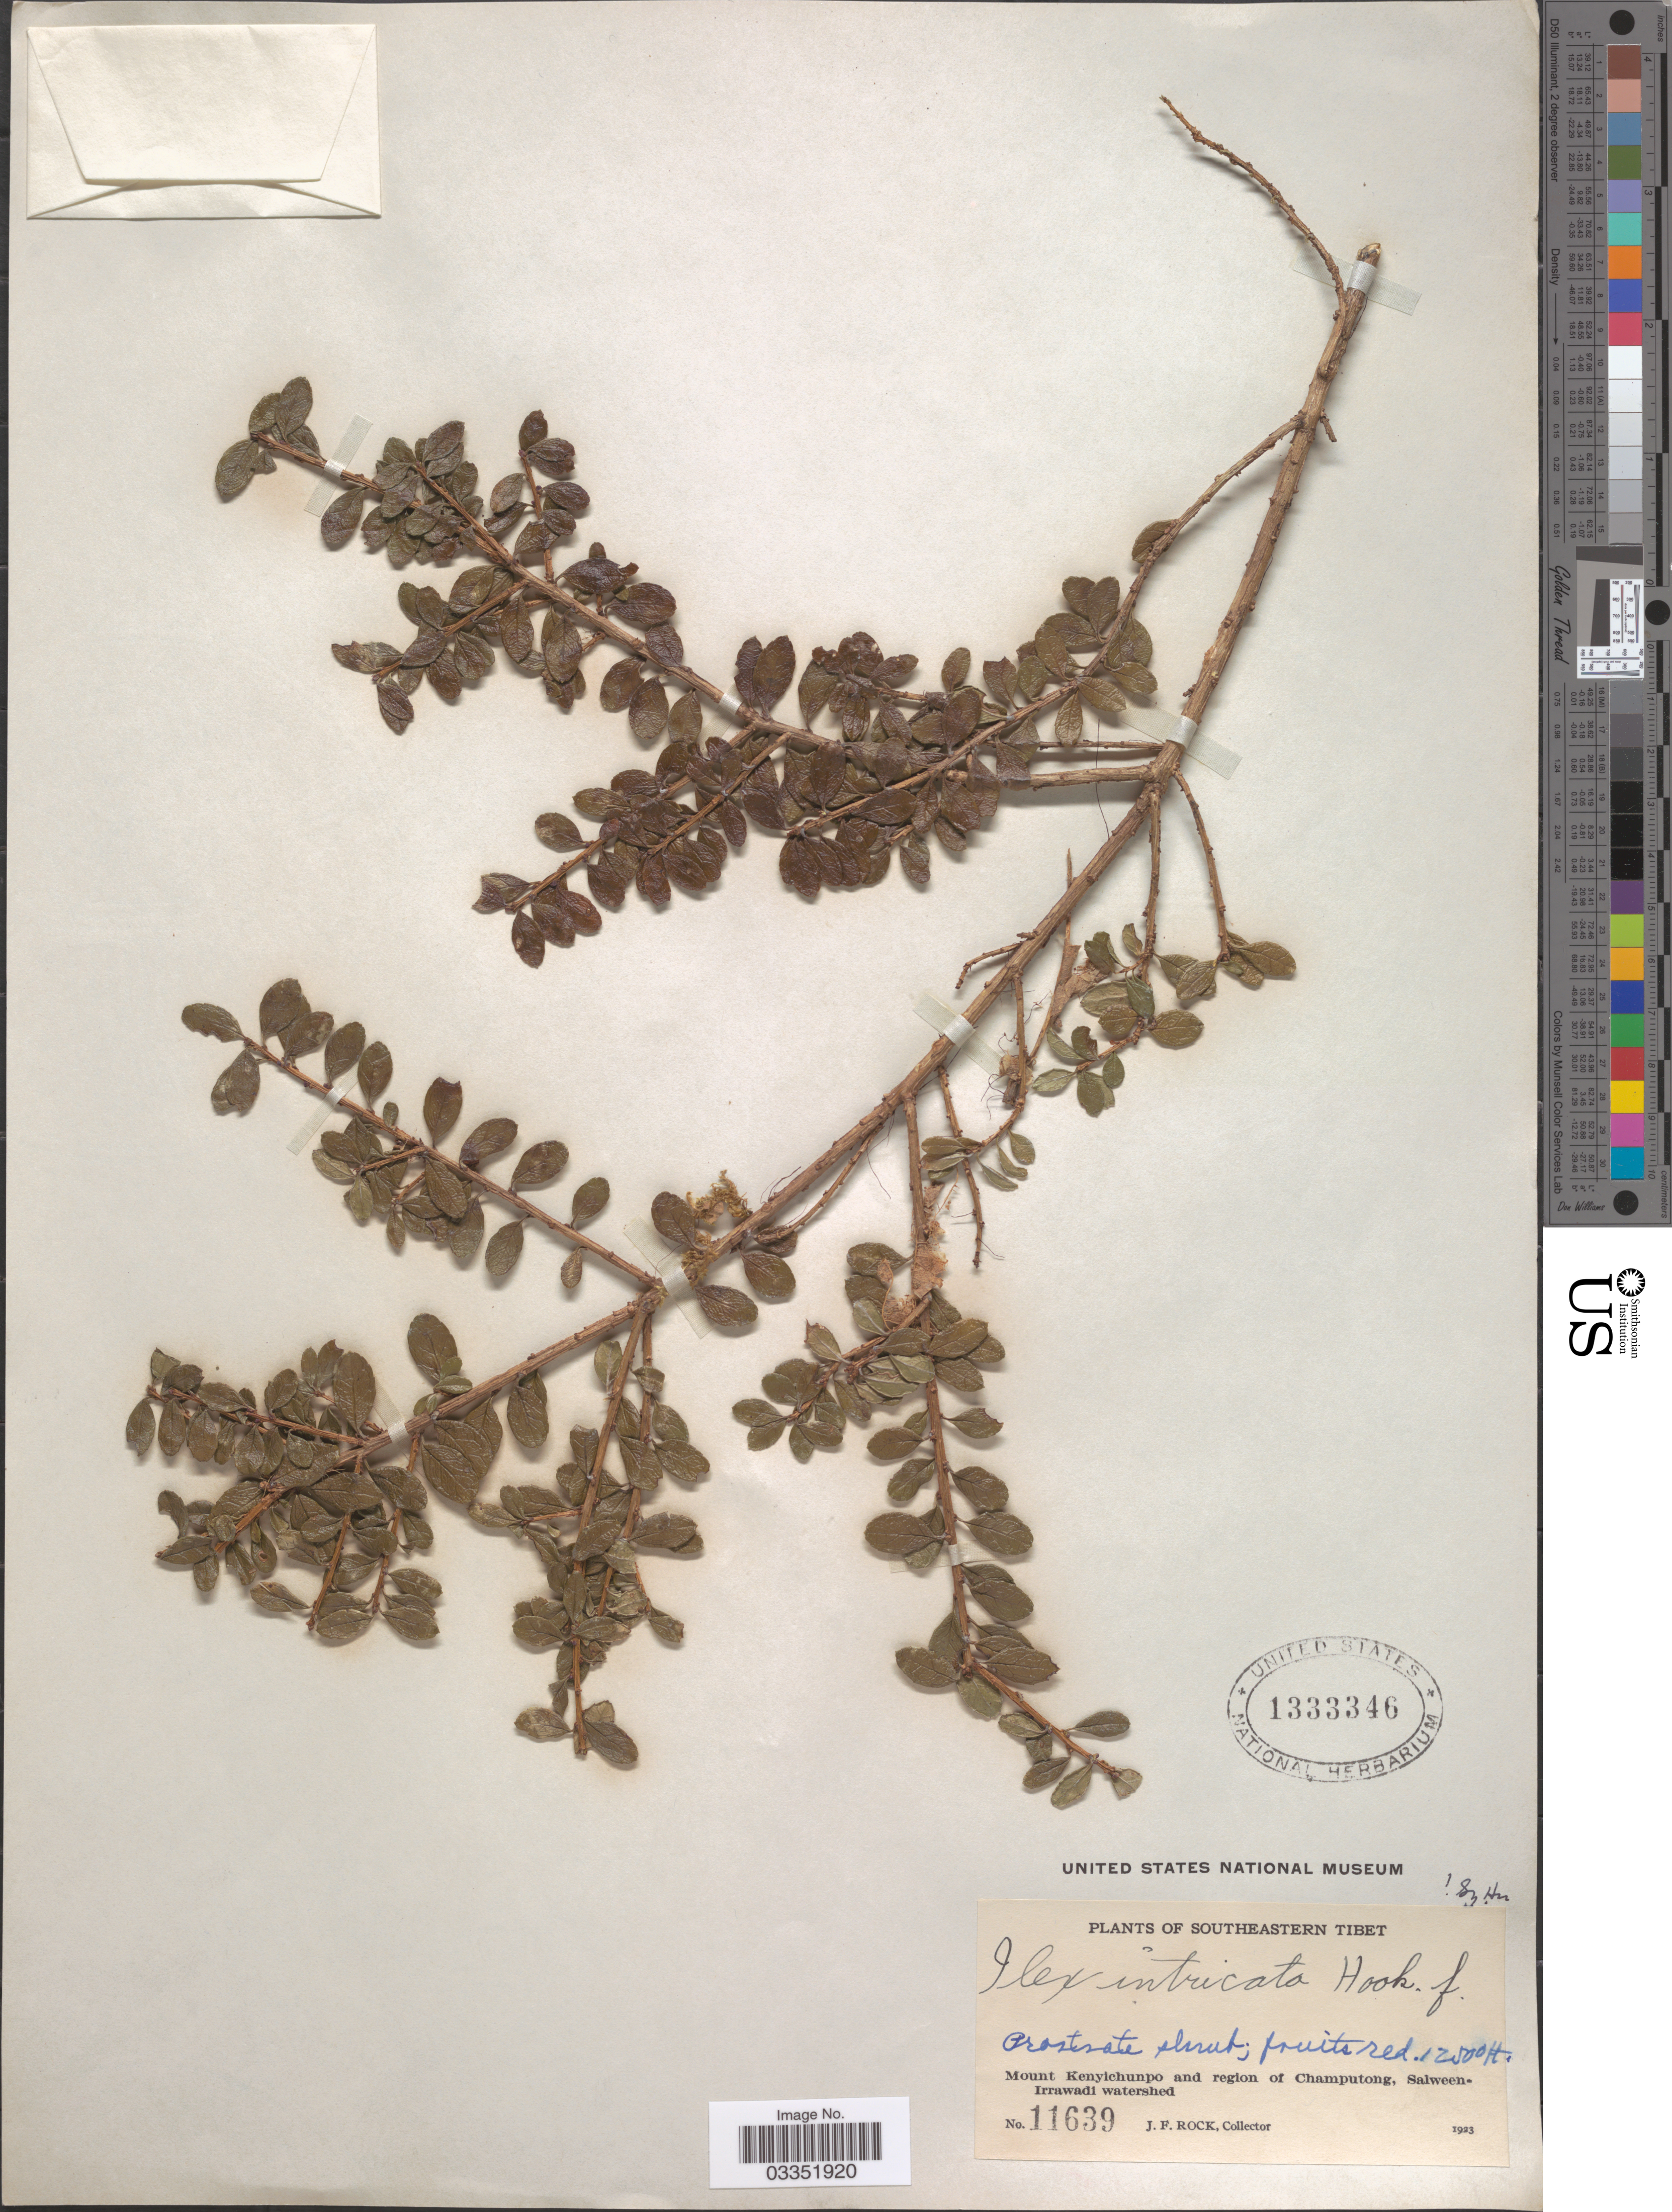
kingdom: Plantae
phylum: Tracheophyta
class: Magnoliopsida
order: Aquifoliales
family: Aquifoliaceae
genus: Ilex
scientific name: Ilex intricata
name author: Hook. f.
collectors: J. Rock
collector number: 11639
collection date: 1923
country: China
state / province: Xizang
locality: Southeastern Tibet. Mount Kenyichunpo and region of Champutong, Salween-Irrawadi watershed.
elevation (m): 3810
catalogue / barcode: US 1333346